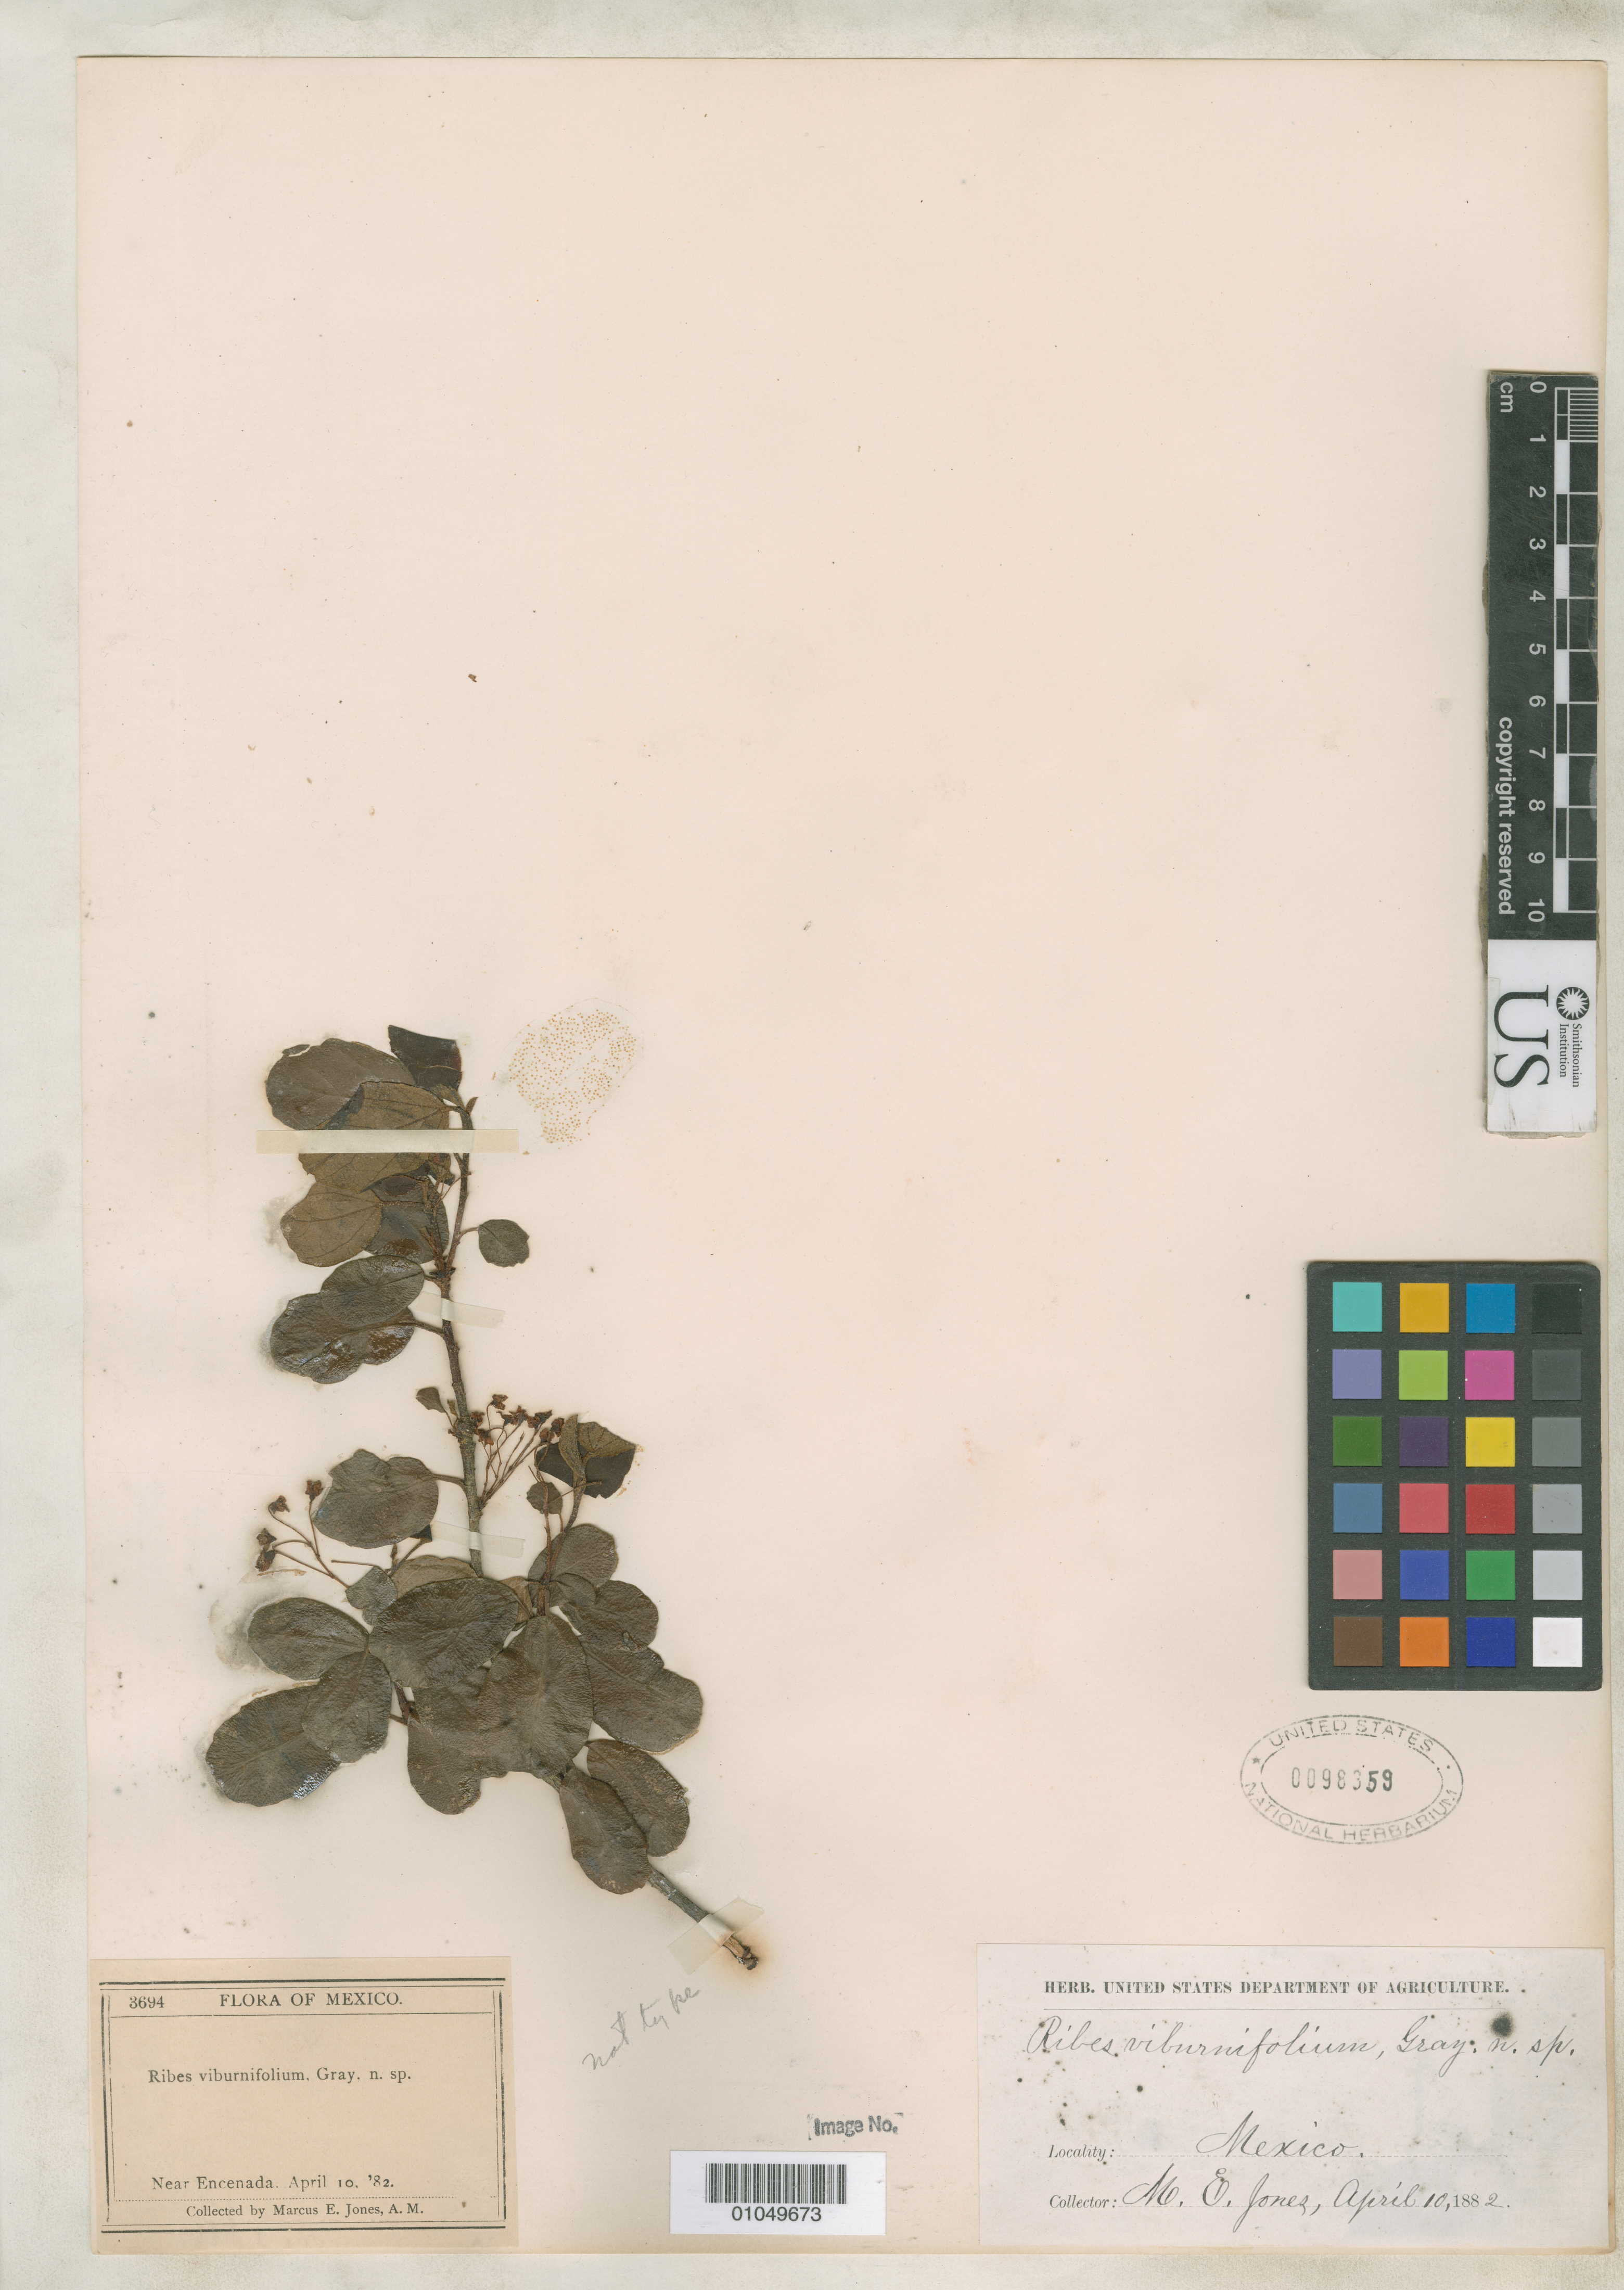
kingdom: Plantae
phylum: Tracheophyta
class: Magnoliopsida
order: Saxifragales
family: Grossulariaceae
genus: Ribes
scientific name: Ribes viburnifolium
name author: A. Gray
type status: Possible Syntype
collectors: M. E. Jones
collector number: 3694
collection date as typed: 10 Apr 1882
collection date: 1882-04-10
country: Mexico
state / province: Baja California Norte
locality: Near Encenada.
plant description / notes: Protologue, "Northern part of Lower California, near All Saints Bay, Parry, Pringle, and Marcus Jones, April, 1882".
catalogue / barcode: US 98359